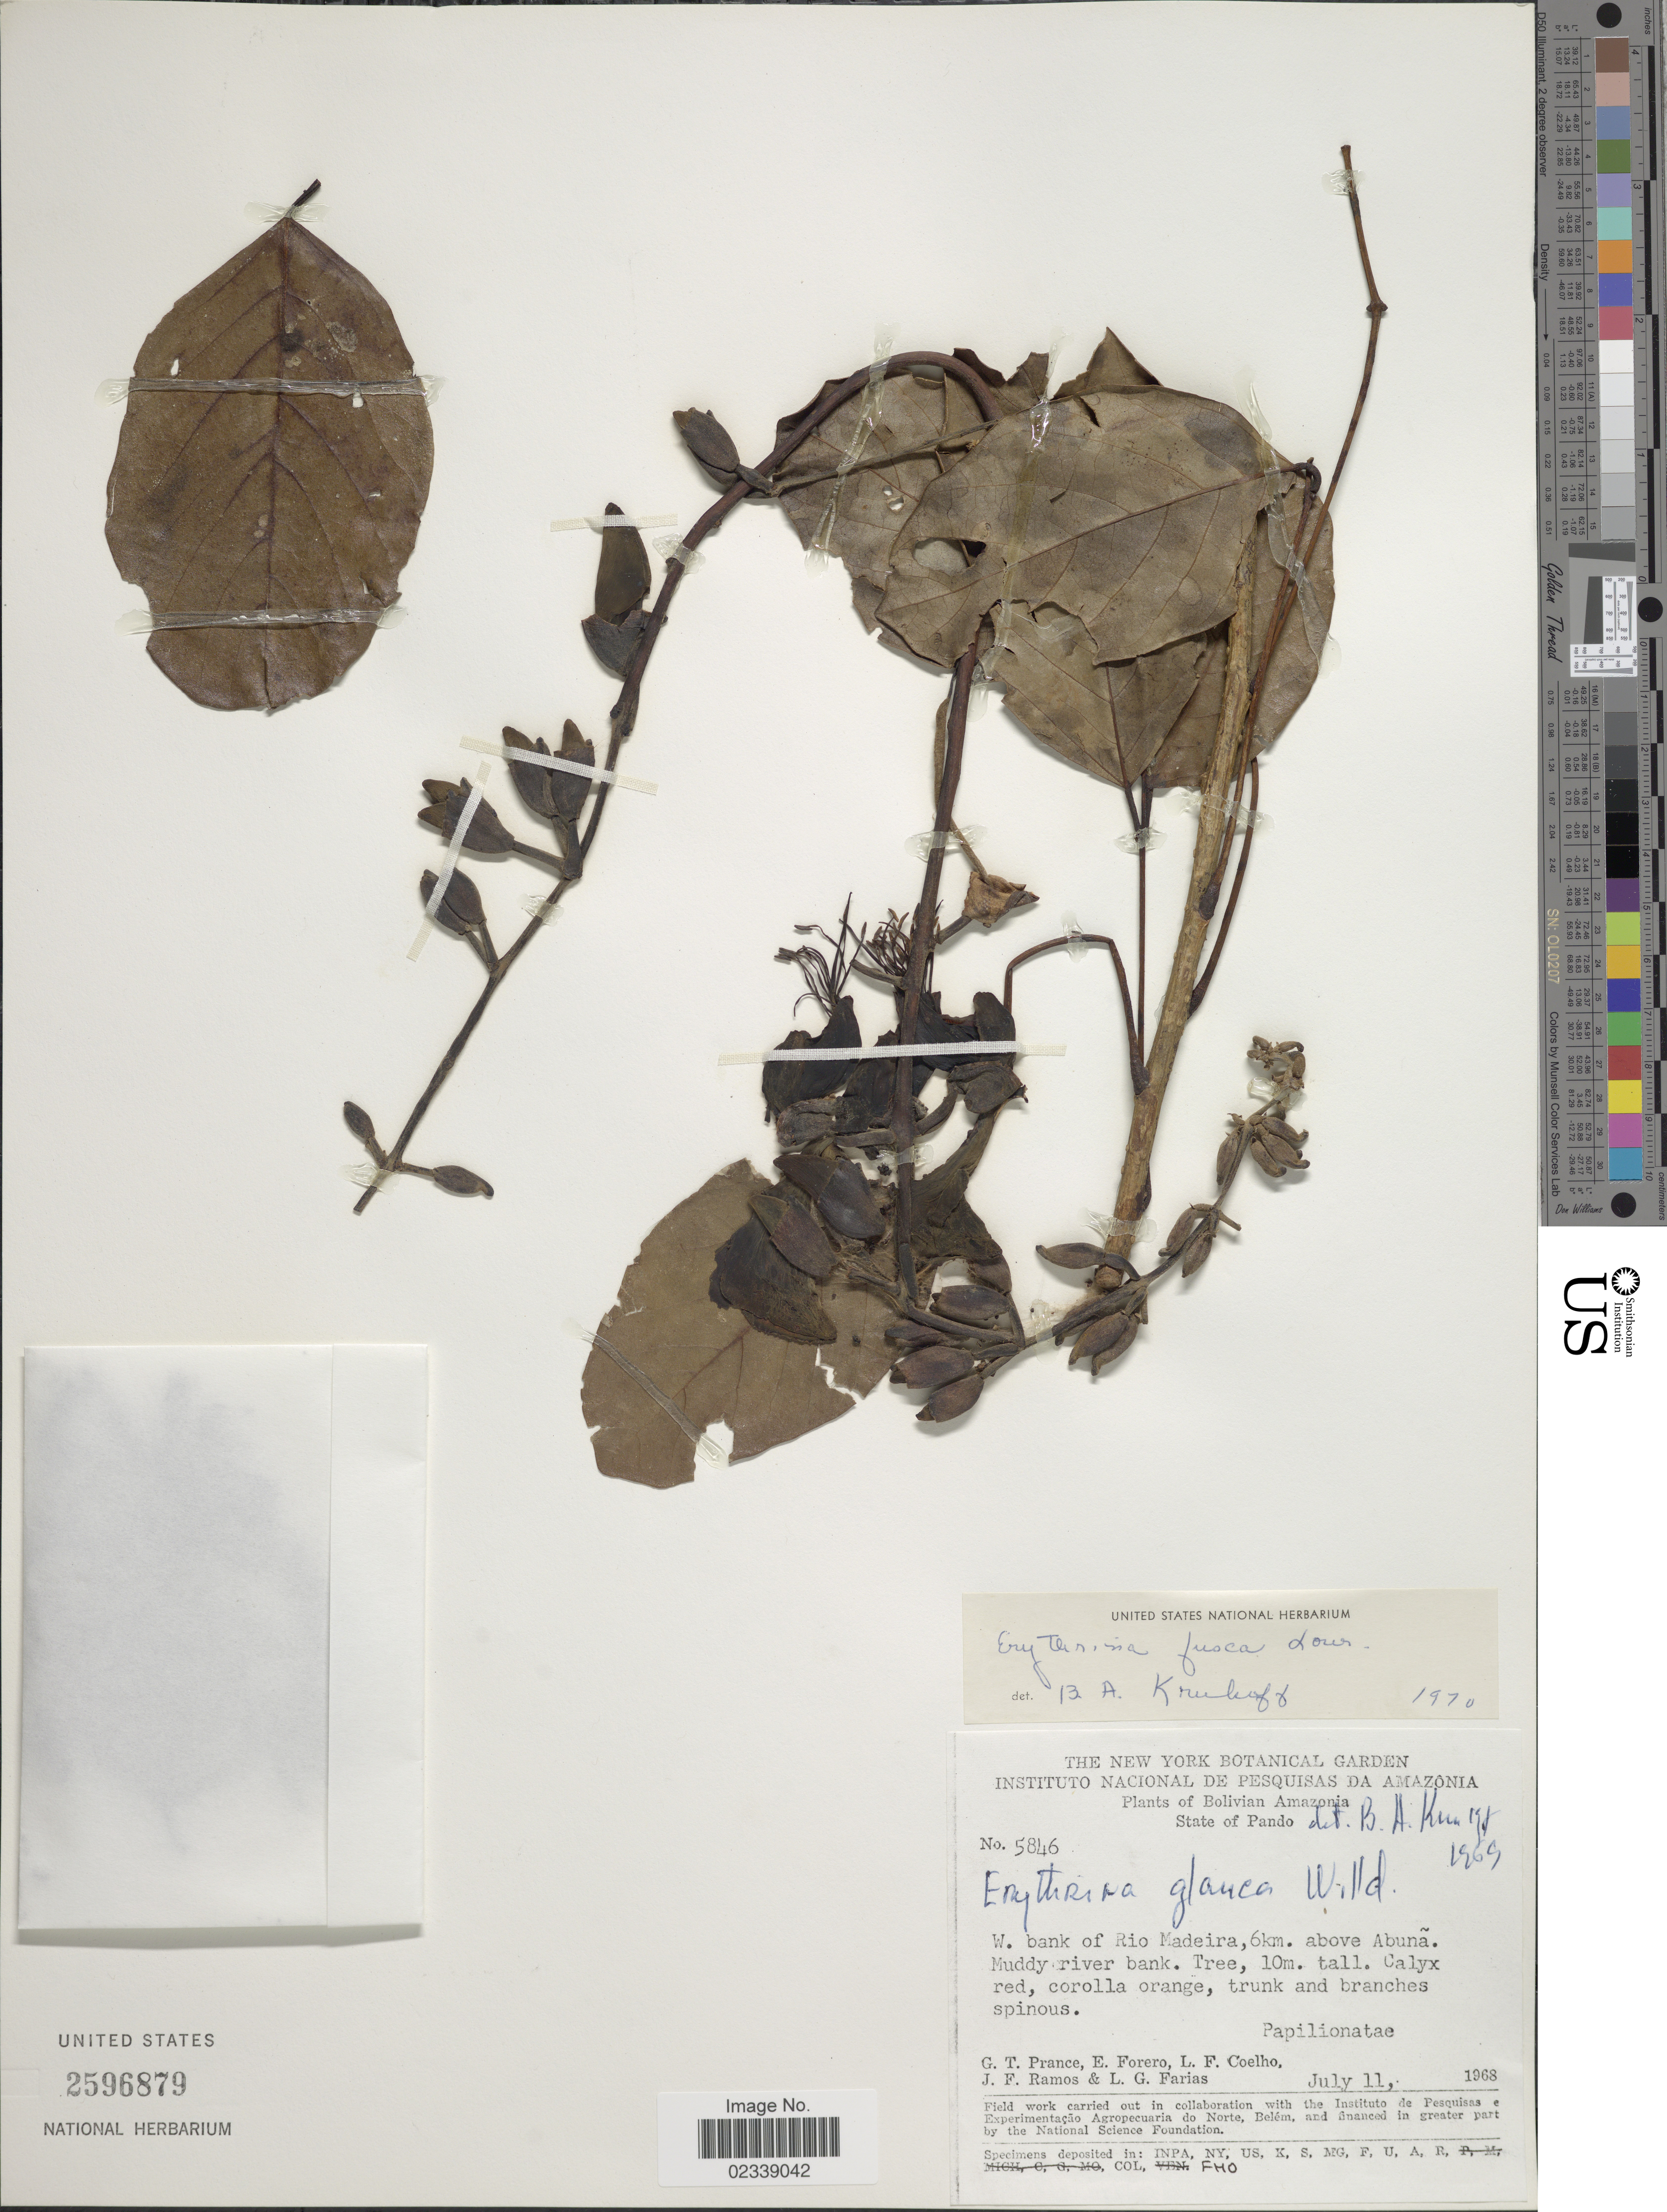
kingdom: Plantae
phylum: Tracheophyta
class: Magnoliopsida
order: Fabales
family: Fabaceae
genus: Erythrina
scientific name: Erythrina fusca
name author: Lour.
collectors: G. T. Prance, E. Forero, L. F. Coelho, J. F. Ramos & L. G. Farias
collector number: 5846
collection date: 1968-07-11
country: Bolivia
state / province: Pando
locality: Bolivian Amazonia, W. bank of Rio Madeira, 6 km. above Abuna, muddy river bank.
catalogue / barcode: US 2596879